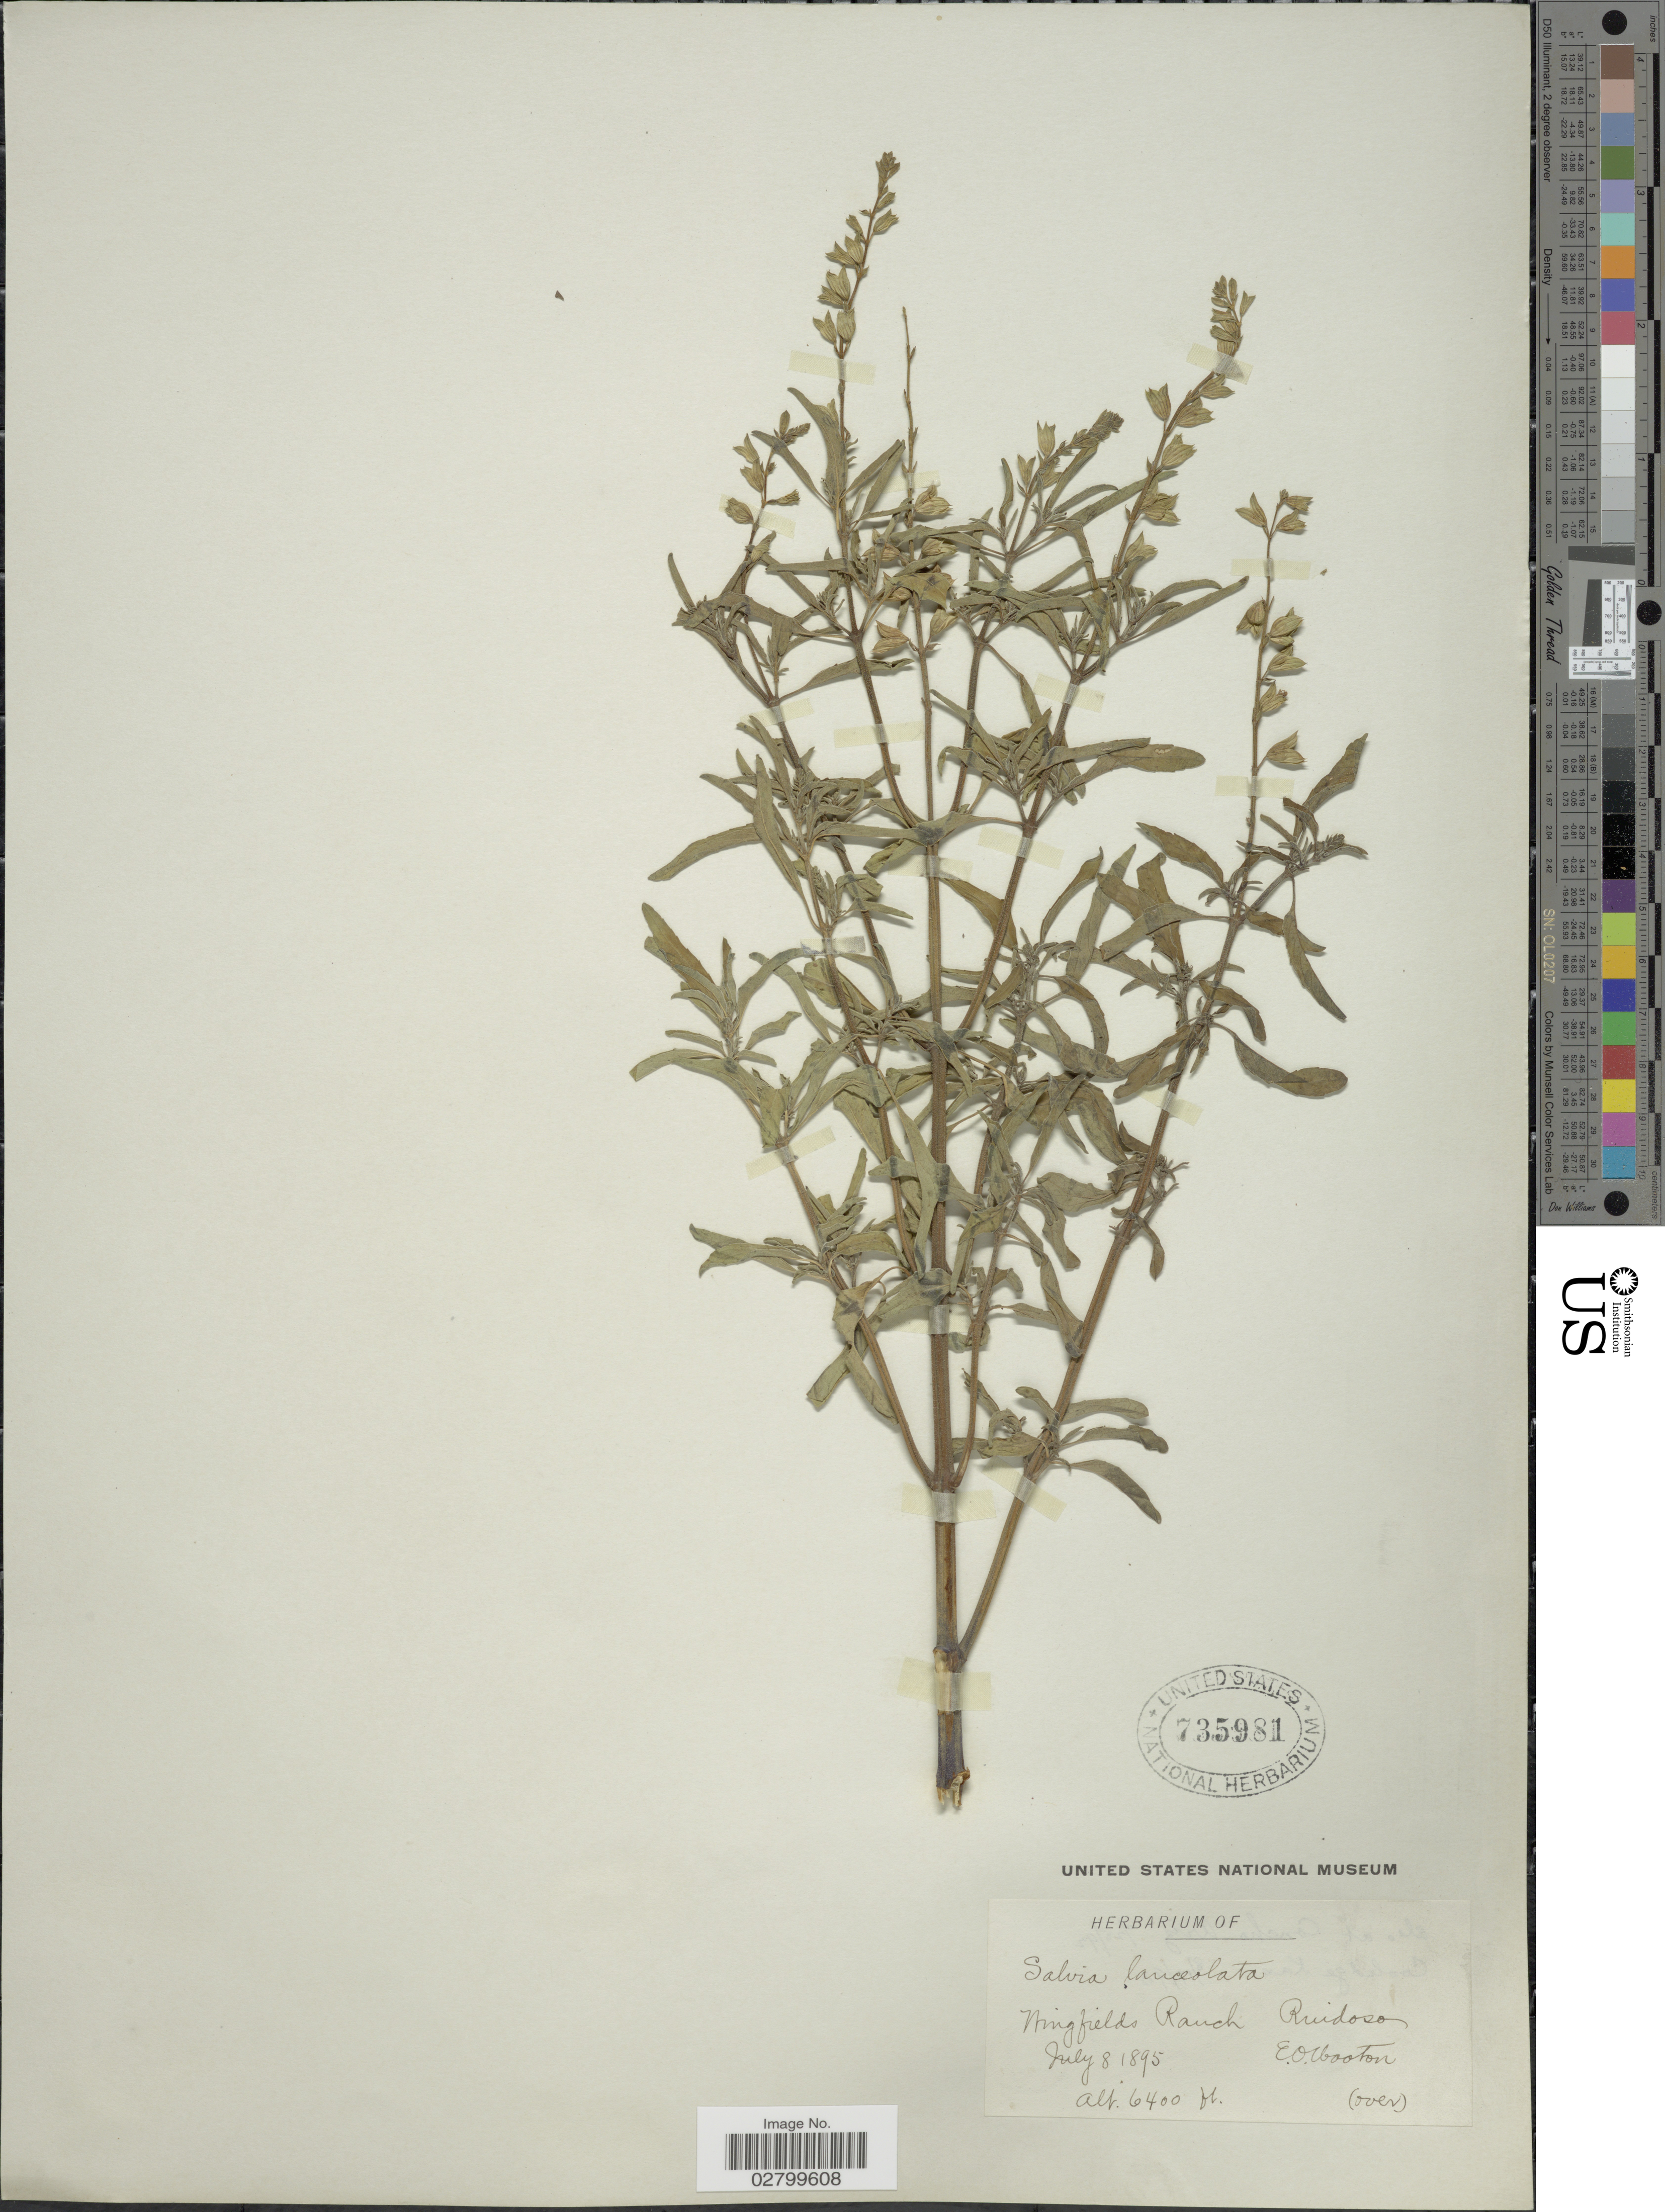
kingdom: Plantae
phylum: Tracheophyta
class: Magnoliopsida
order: Lamiales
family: Lamiaceae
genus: Salvia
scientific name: Salvia lanceolata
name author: Brouss.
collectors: E. O. Wooton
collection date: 1895-07-08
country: United States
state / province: New Mexico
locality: Wingfields Ranch, Ruidoso.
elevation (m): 1951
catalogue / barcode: US 735981